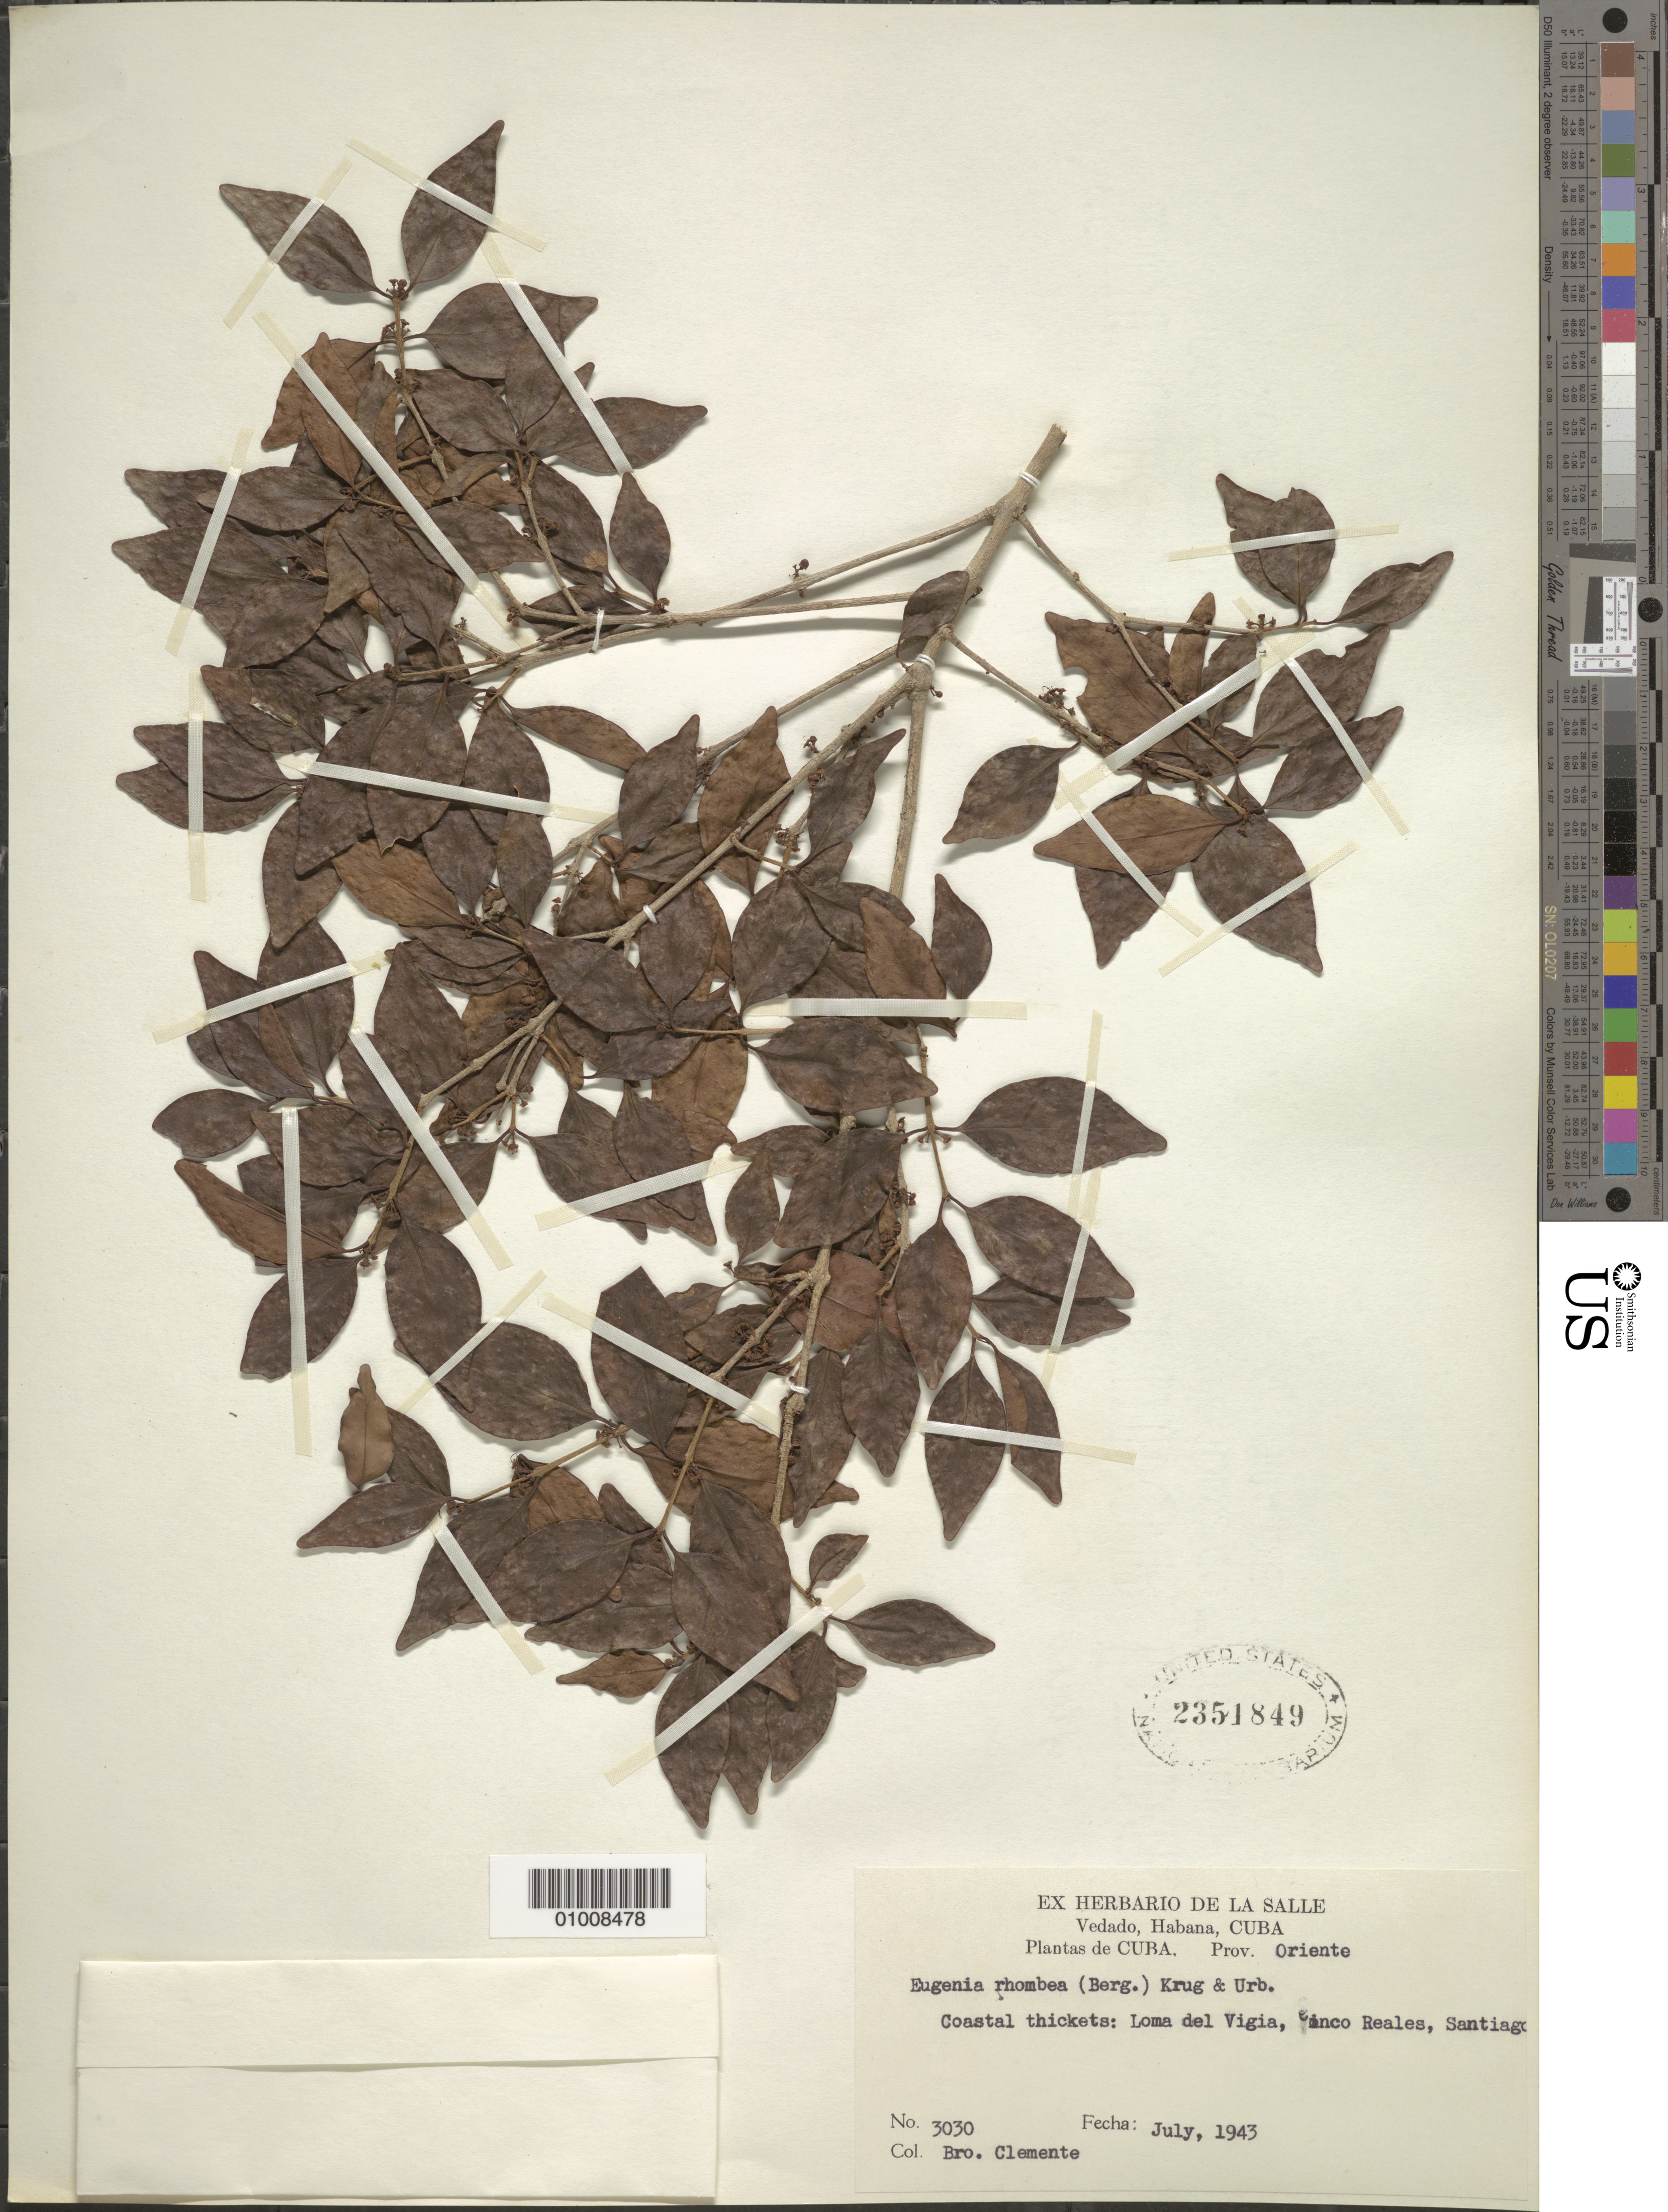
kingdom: Plantae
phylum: Tracheophyta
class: Magnoliopsida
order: Myrtales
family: Myrtaceae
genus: Eugenia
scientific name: Eugenia rhombea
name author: (O. Berg) Krug & Urb.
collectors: Bro. Clemente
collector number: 3030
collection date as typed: Jul 1943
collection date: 1943-07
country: Cuba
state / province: Santiago de Cuba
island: Cuba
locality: Loma del Vigia,Cinco Reales, Santiago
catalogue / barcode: US 2351849